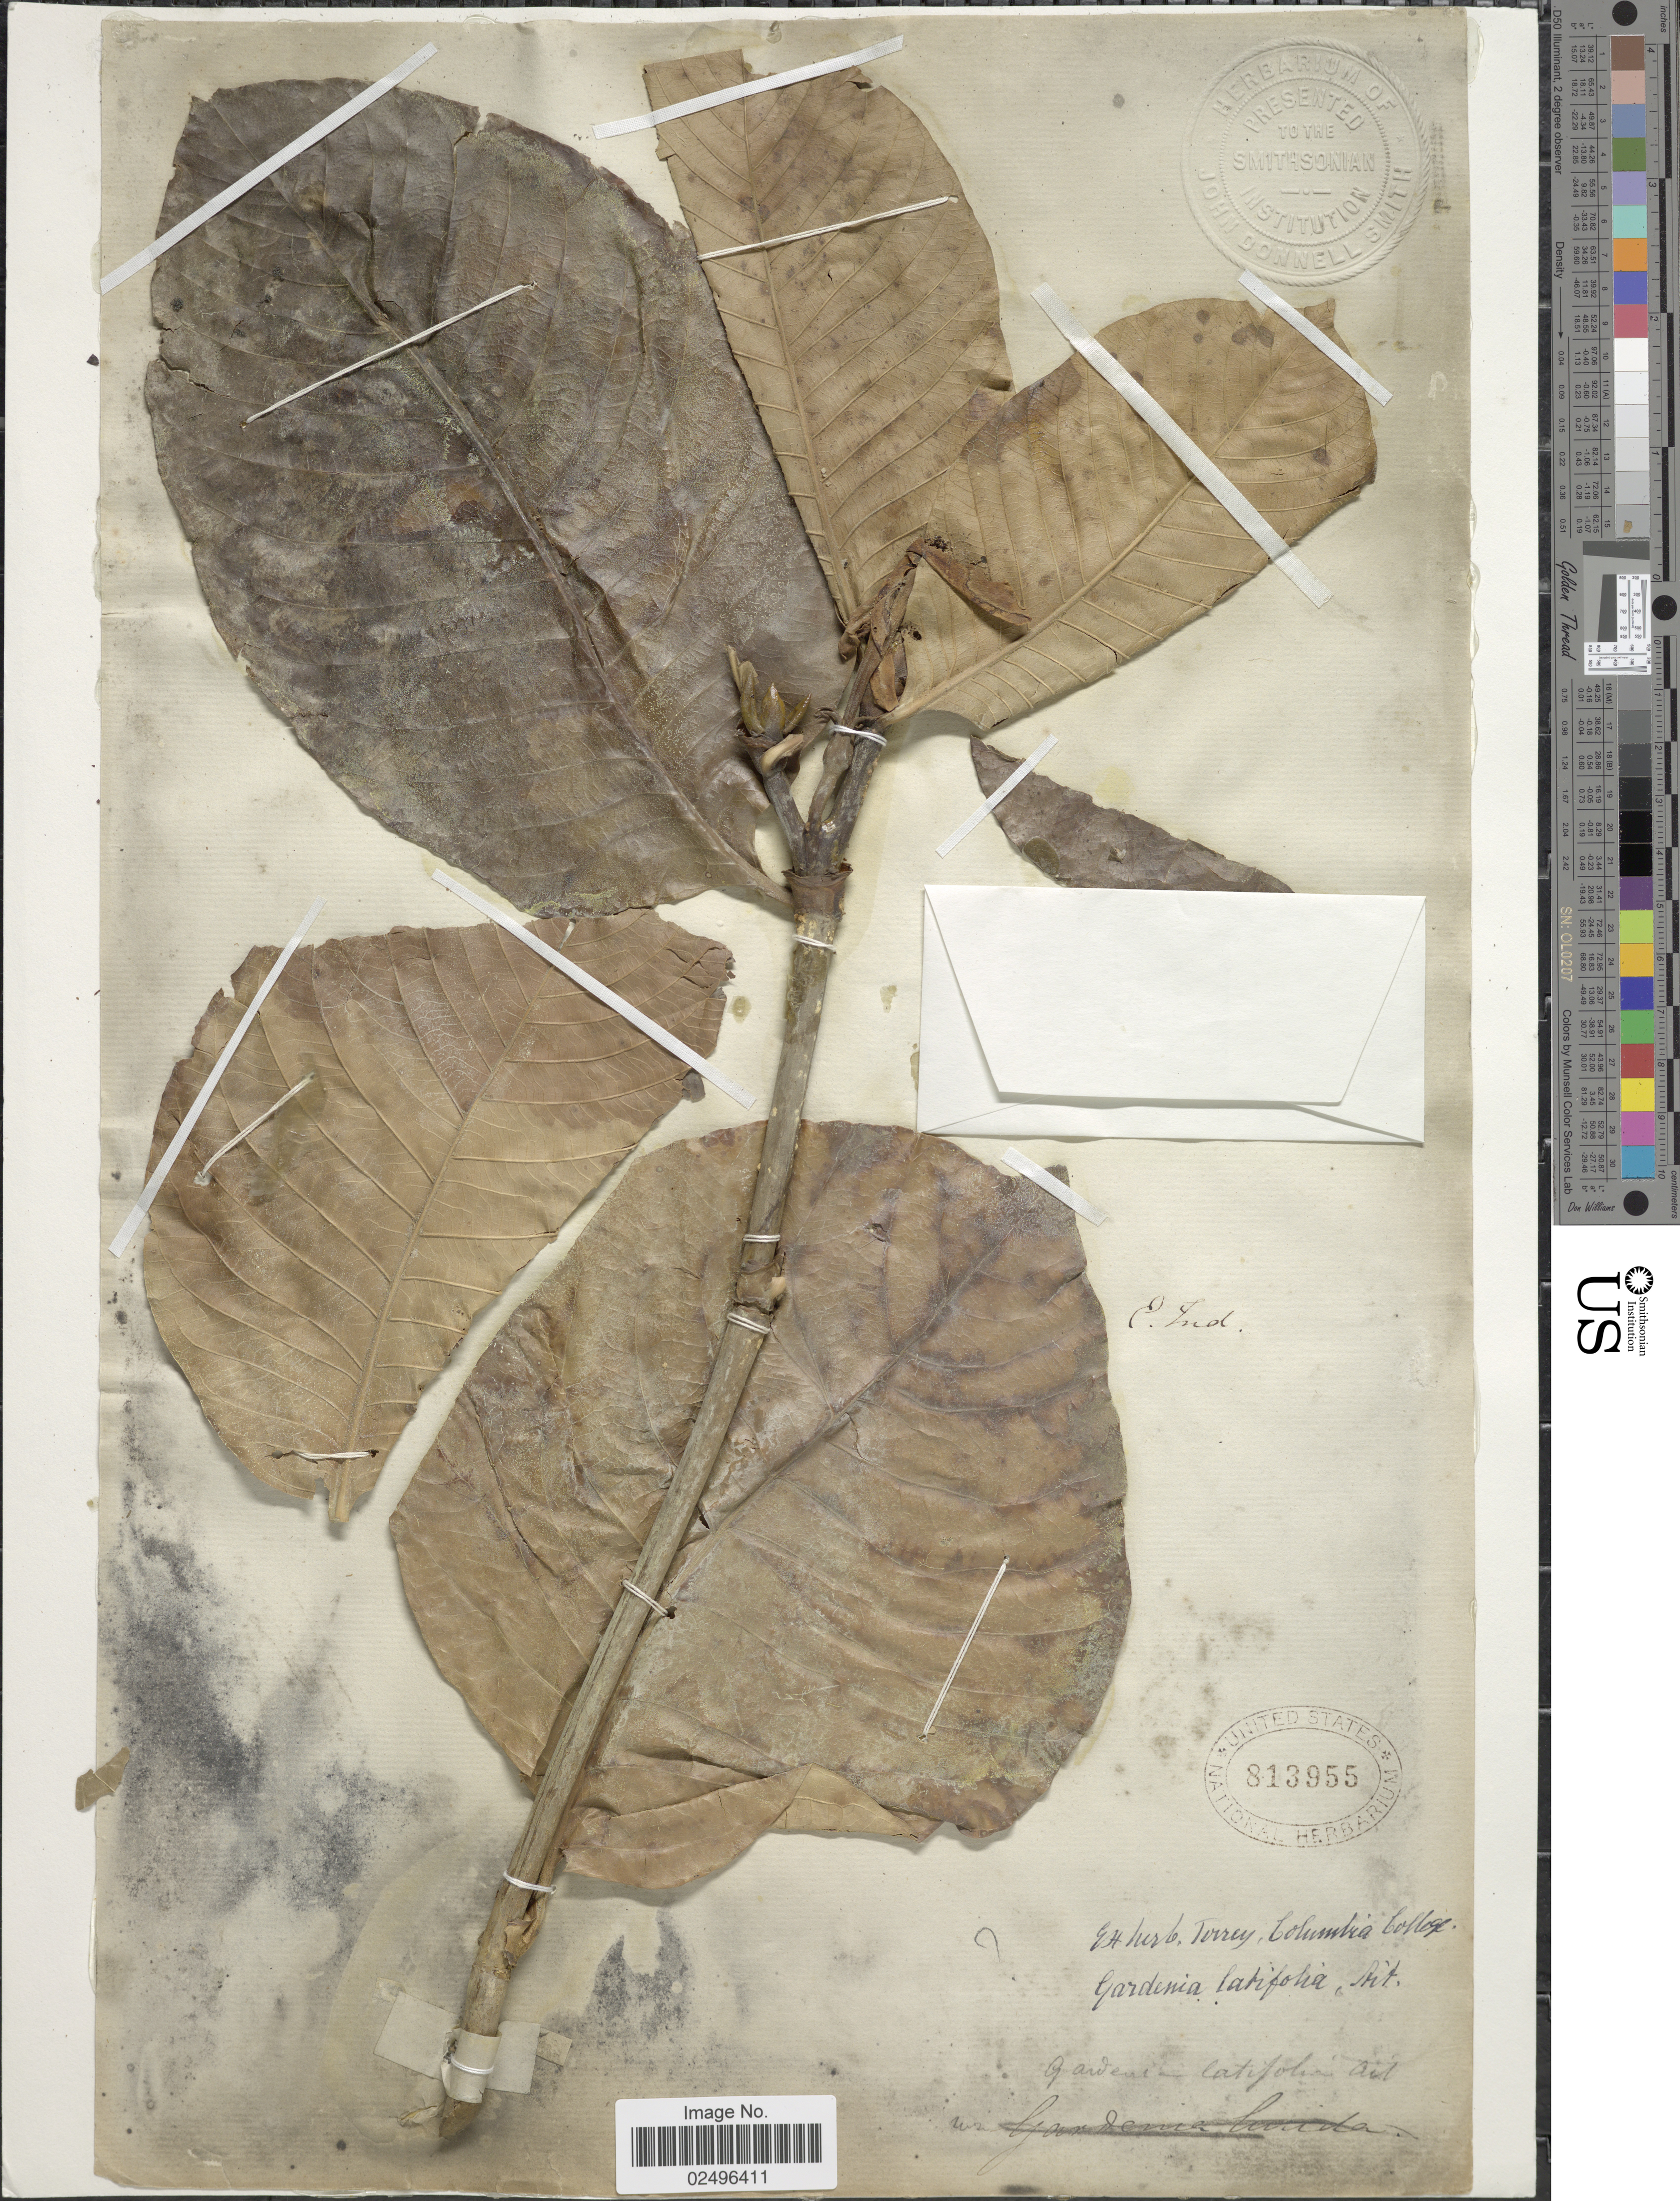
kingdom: Plantae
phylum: Tracheophyta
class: Magnoliopsida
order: Gentianales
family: Rubiaceae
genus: Gardenia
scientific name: Gardenia latifolia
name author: Aiton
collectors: Ex herb. Torrey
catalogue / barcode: US 813955